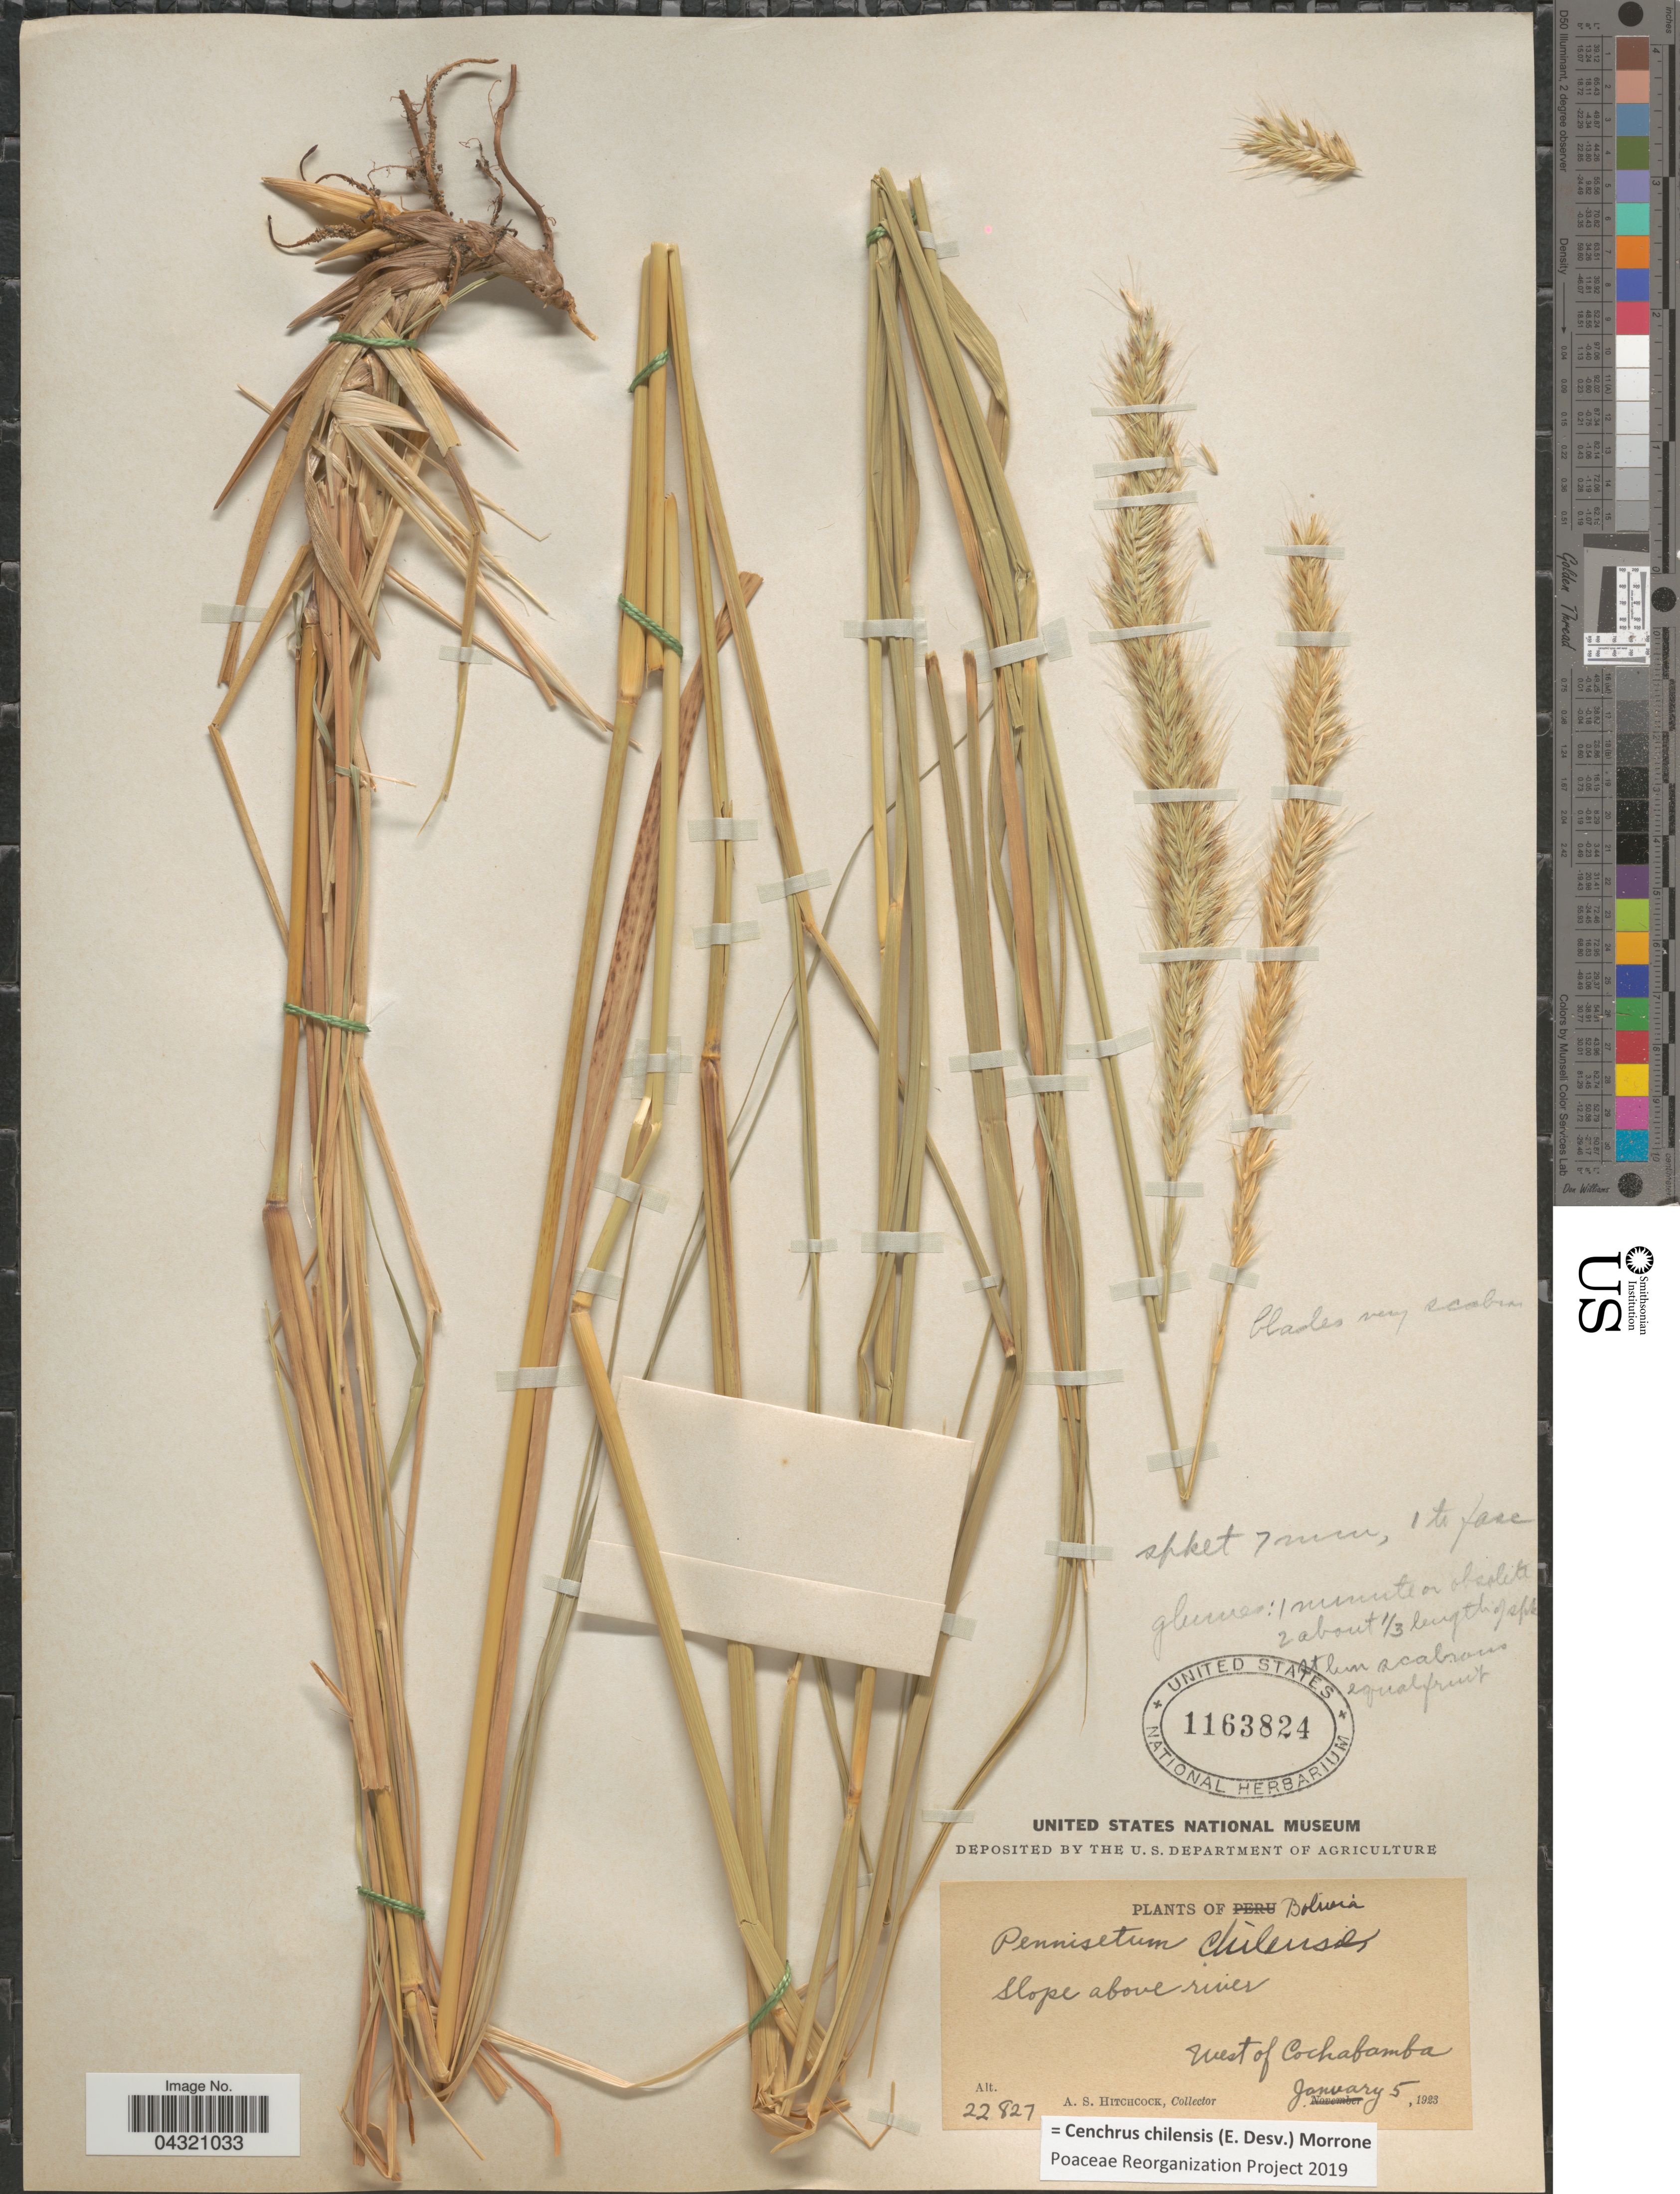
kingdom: Plantae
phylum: Tracheophyta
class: Liliopsida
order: Poales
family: Poaceae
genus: Cenchrus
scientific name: Cenchrus chilensis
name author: (É. Desv.) Morrone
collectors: A. S. Hitchcock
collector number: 22827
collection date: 1923-01-05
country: Bolivia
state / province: Cochabamba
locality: Slope above river west of Cochabamba.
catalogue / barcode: US 1163824